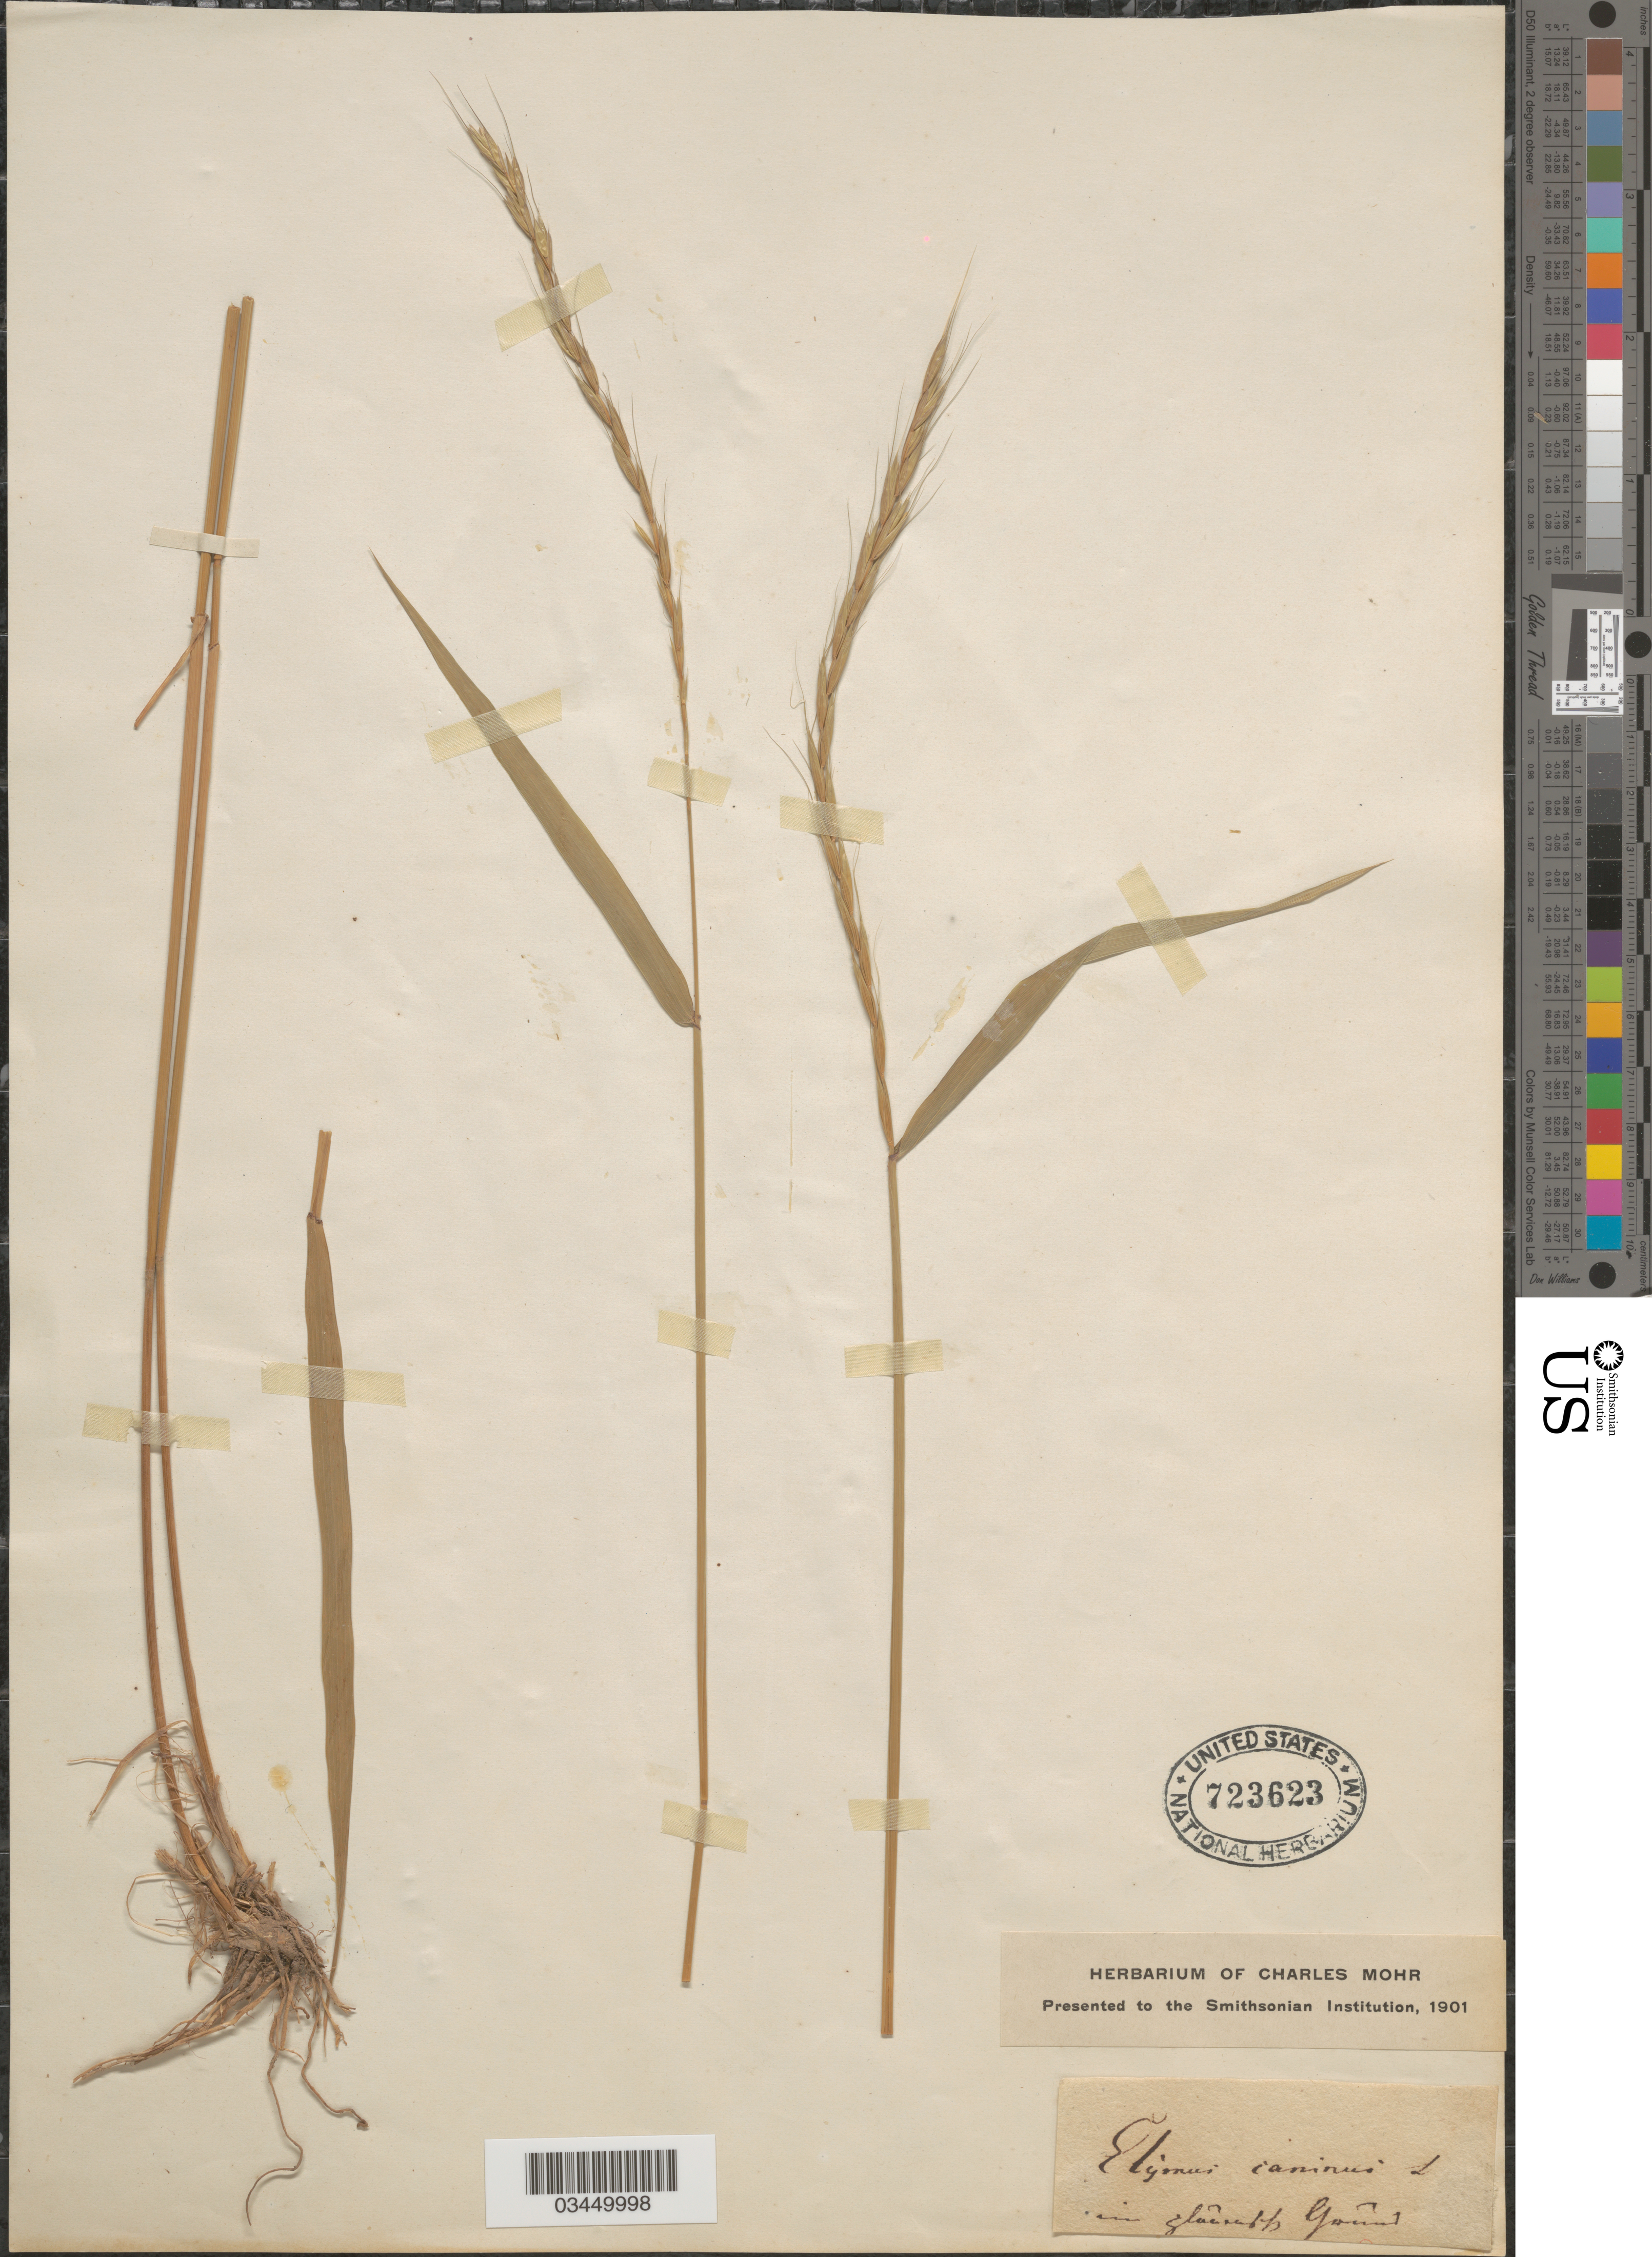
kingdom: Plantae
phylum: Tracheophyta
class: Liliopsida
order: Poales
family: Poaceae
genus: Elymus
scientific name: Elymus caninus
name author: (L.) L.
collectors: ex herb. Charles Mohr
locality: In [illegible text].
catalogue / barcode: US 723623